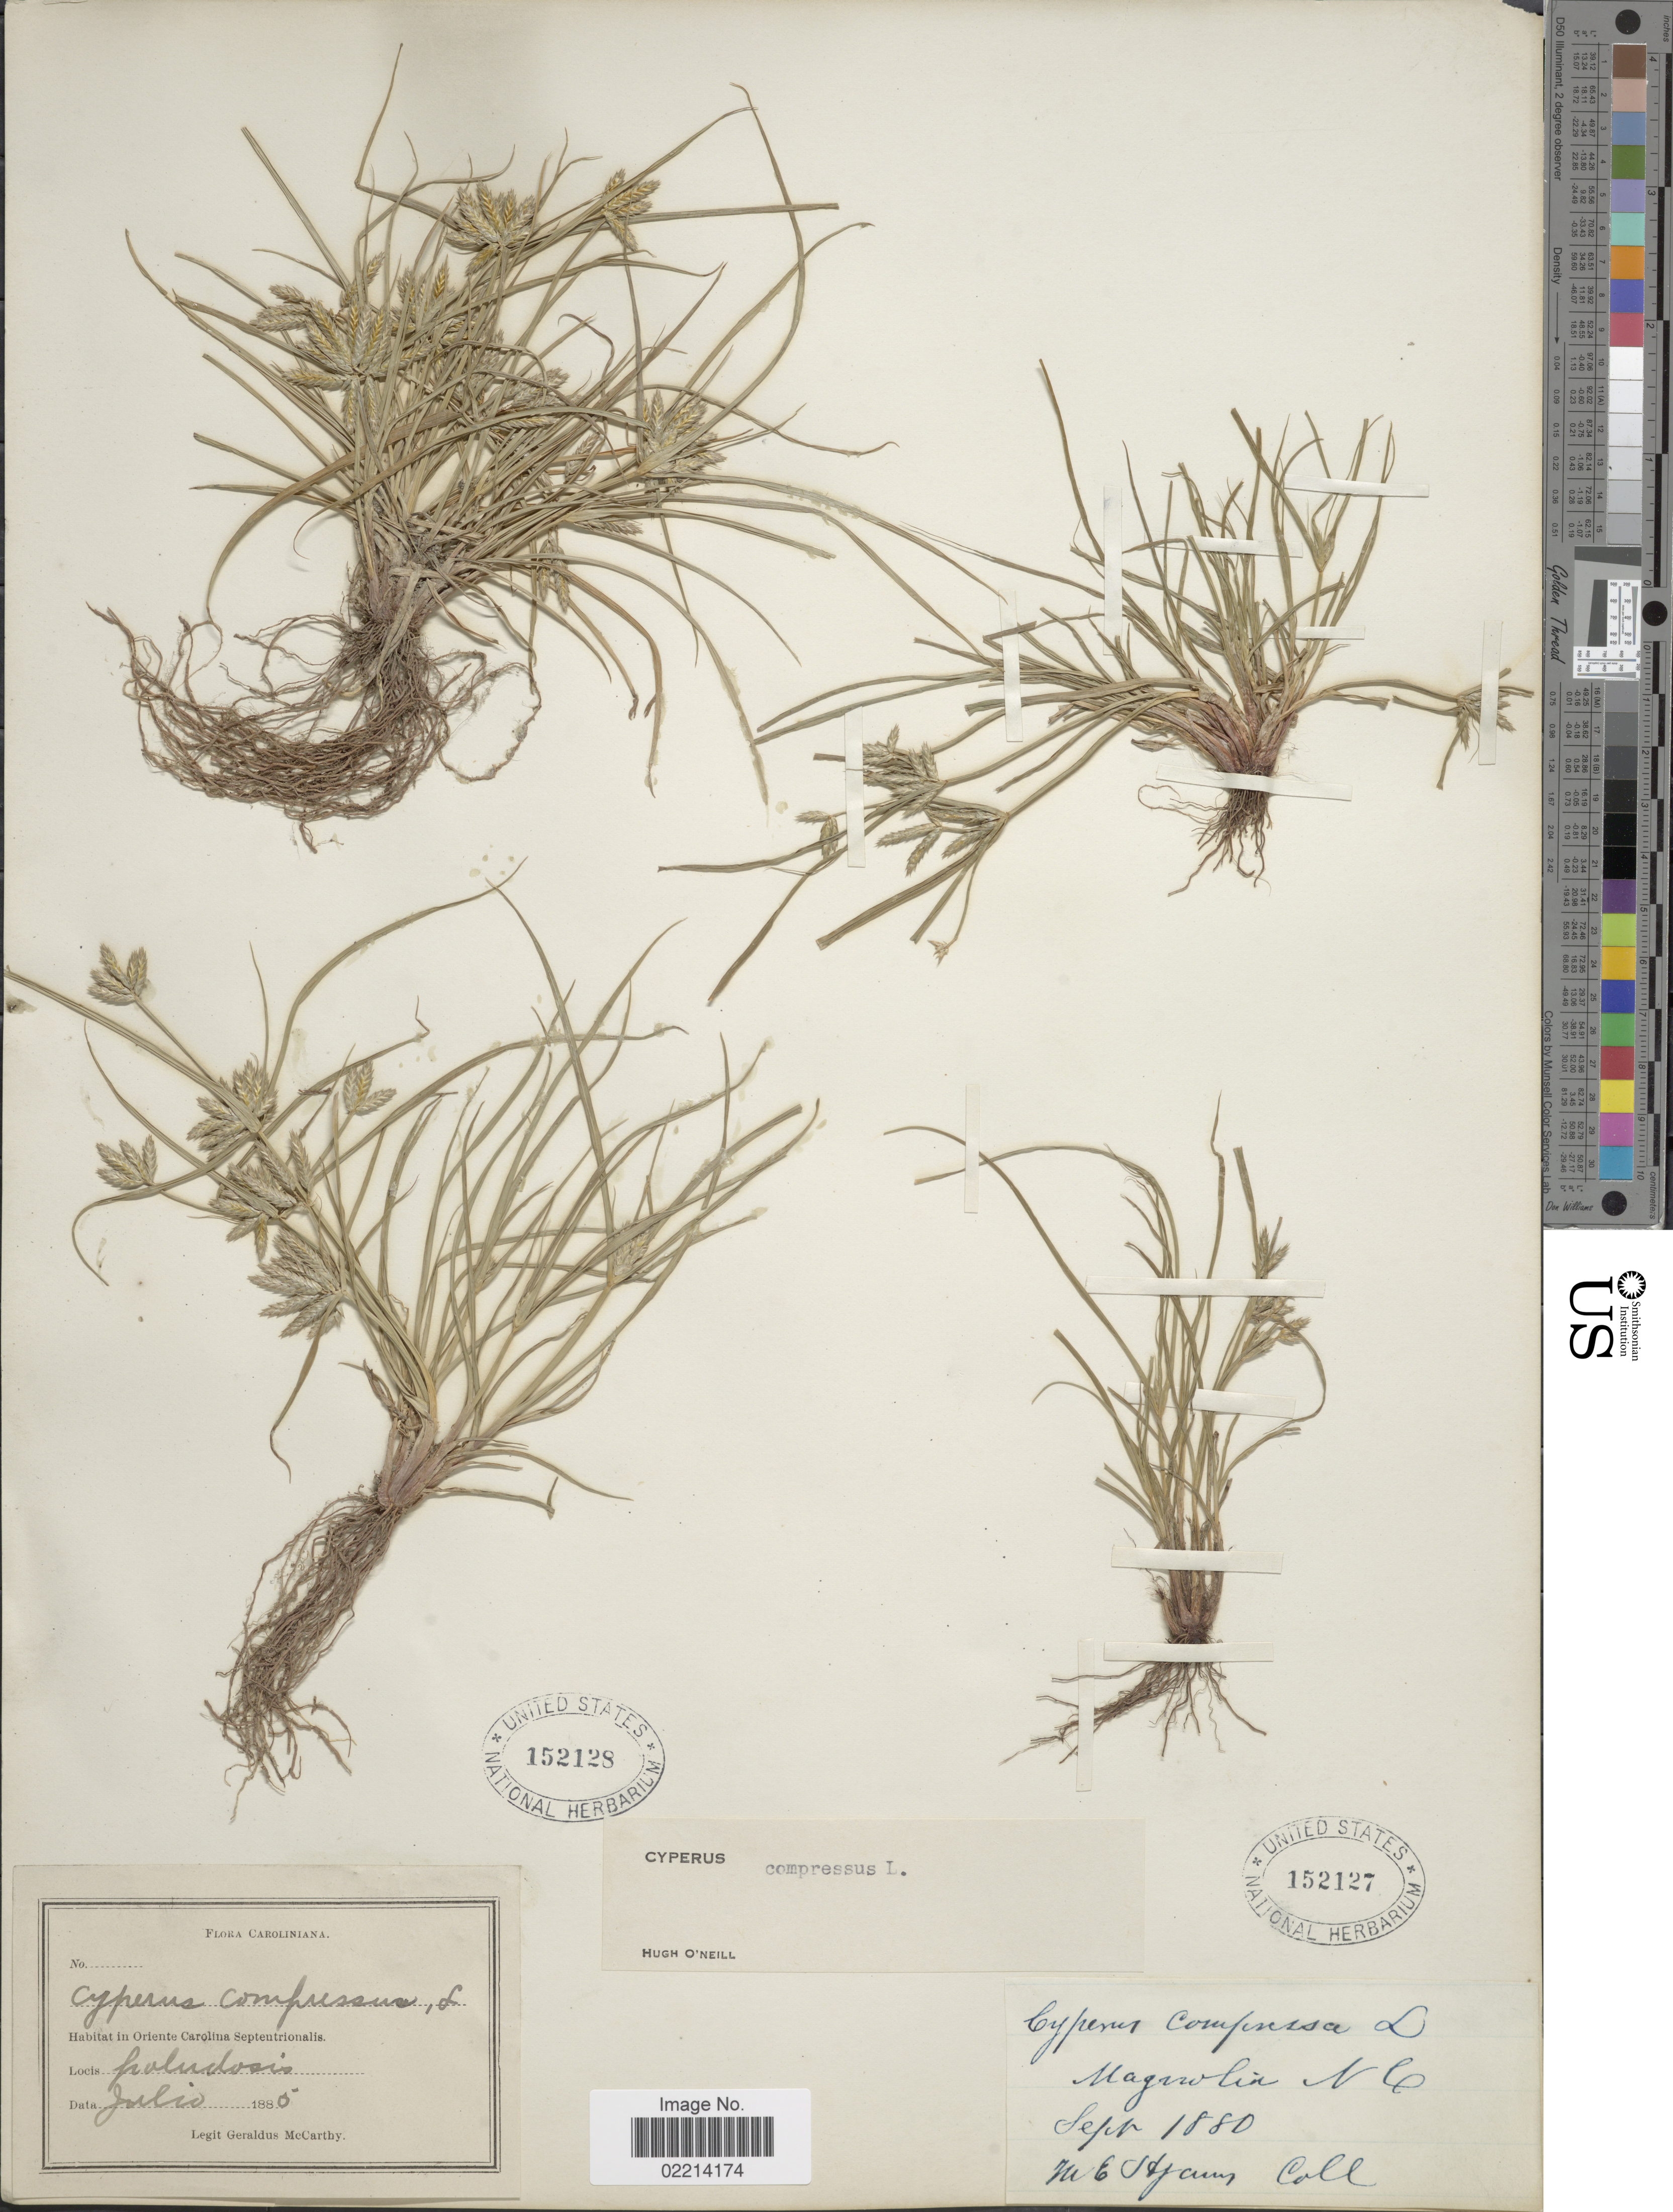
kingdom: Plantae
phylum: Tracheophyta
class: Liliopsida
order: Poales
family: Cyperaceae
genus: Cyperus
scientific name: Cyperus compressus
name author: L.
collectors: M. McCarthy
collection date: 1885-07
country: United States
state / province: North Carolina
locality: In Oriente Carolina Septentrionalis. Paludosis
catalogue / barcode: US 152128-2